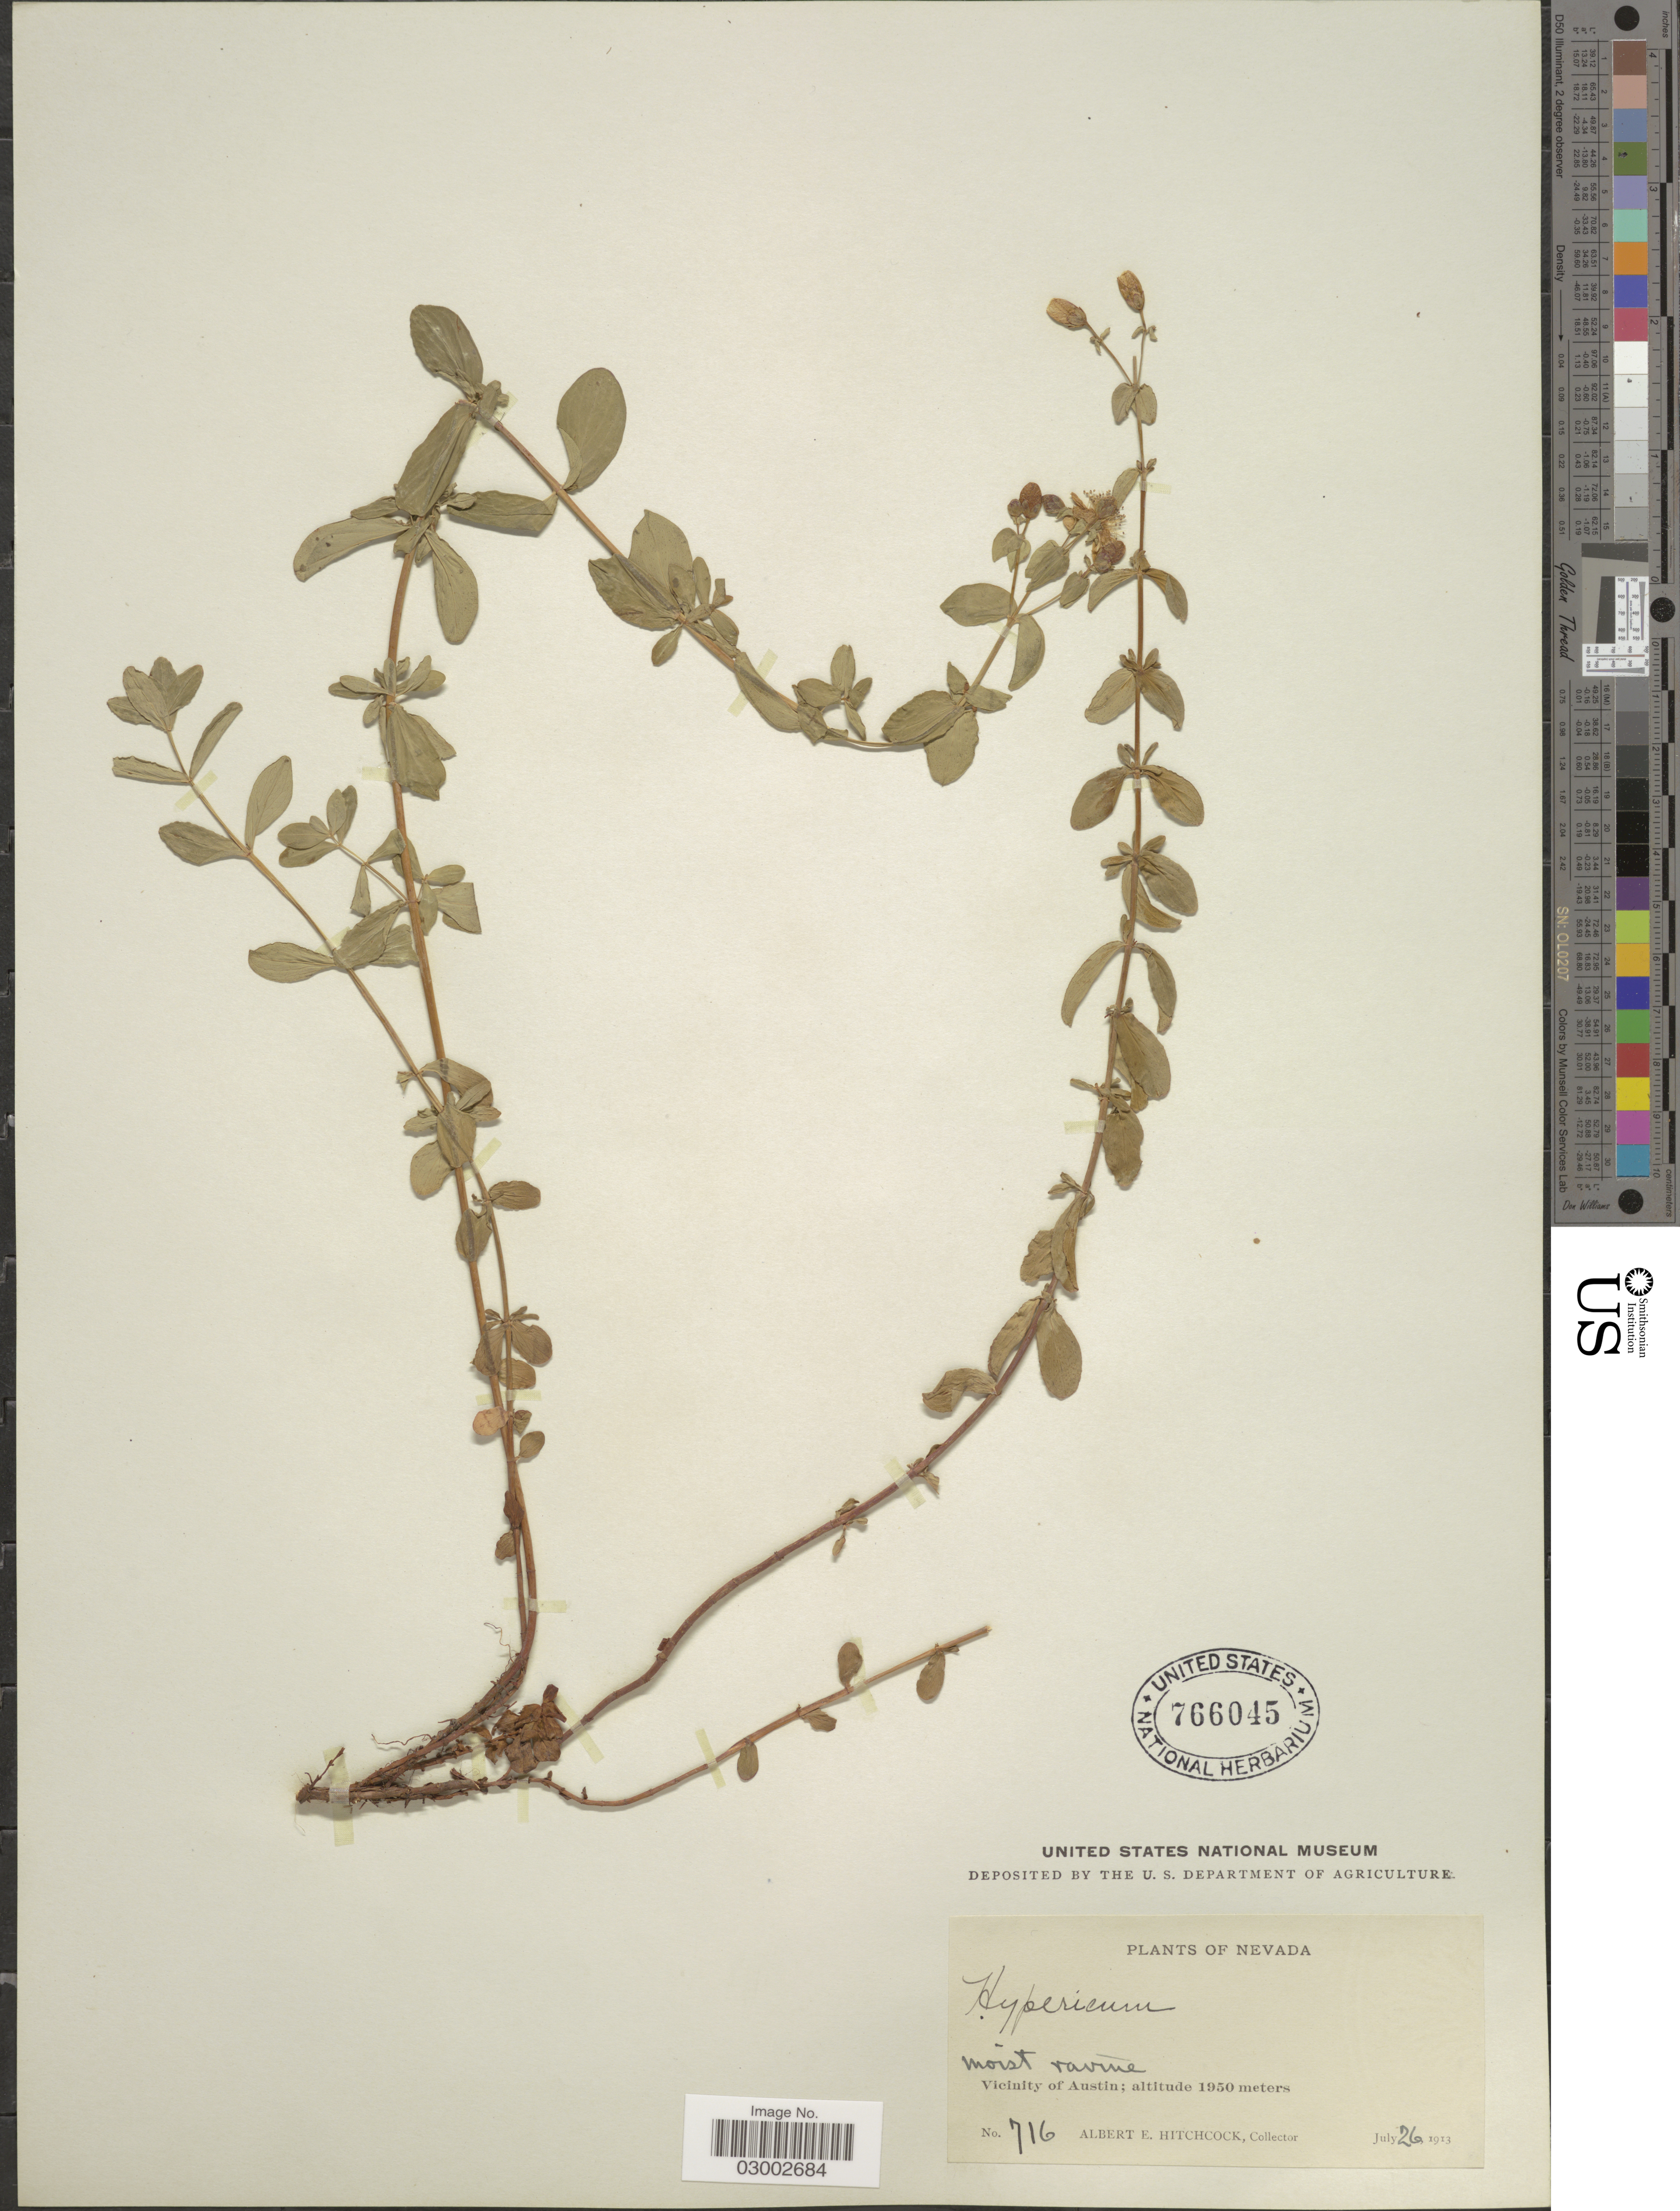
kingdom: Plantae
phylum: Tracheophyta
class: Magnoliopsida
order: Malpighiales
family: Hypericaceae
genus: Hypericum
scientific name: Hypericum scouleri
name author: Hook.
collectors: A. Hitchcock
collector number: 716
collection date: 1913-07-26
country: United States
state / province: Nevada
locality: Moist ravine. Vicinity of Austin.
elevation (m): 1950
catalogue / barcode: US 766045